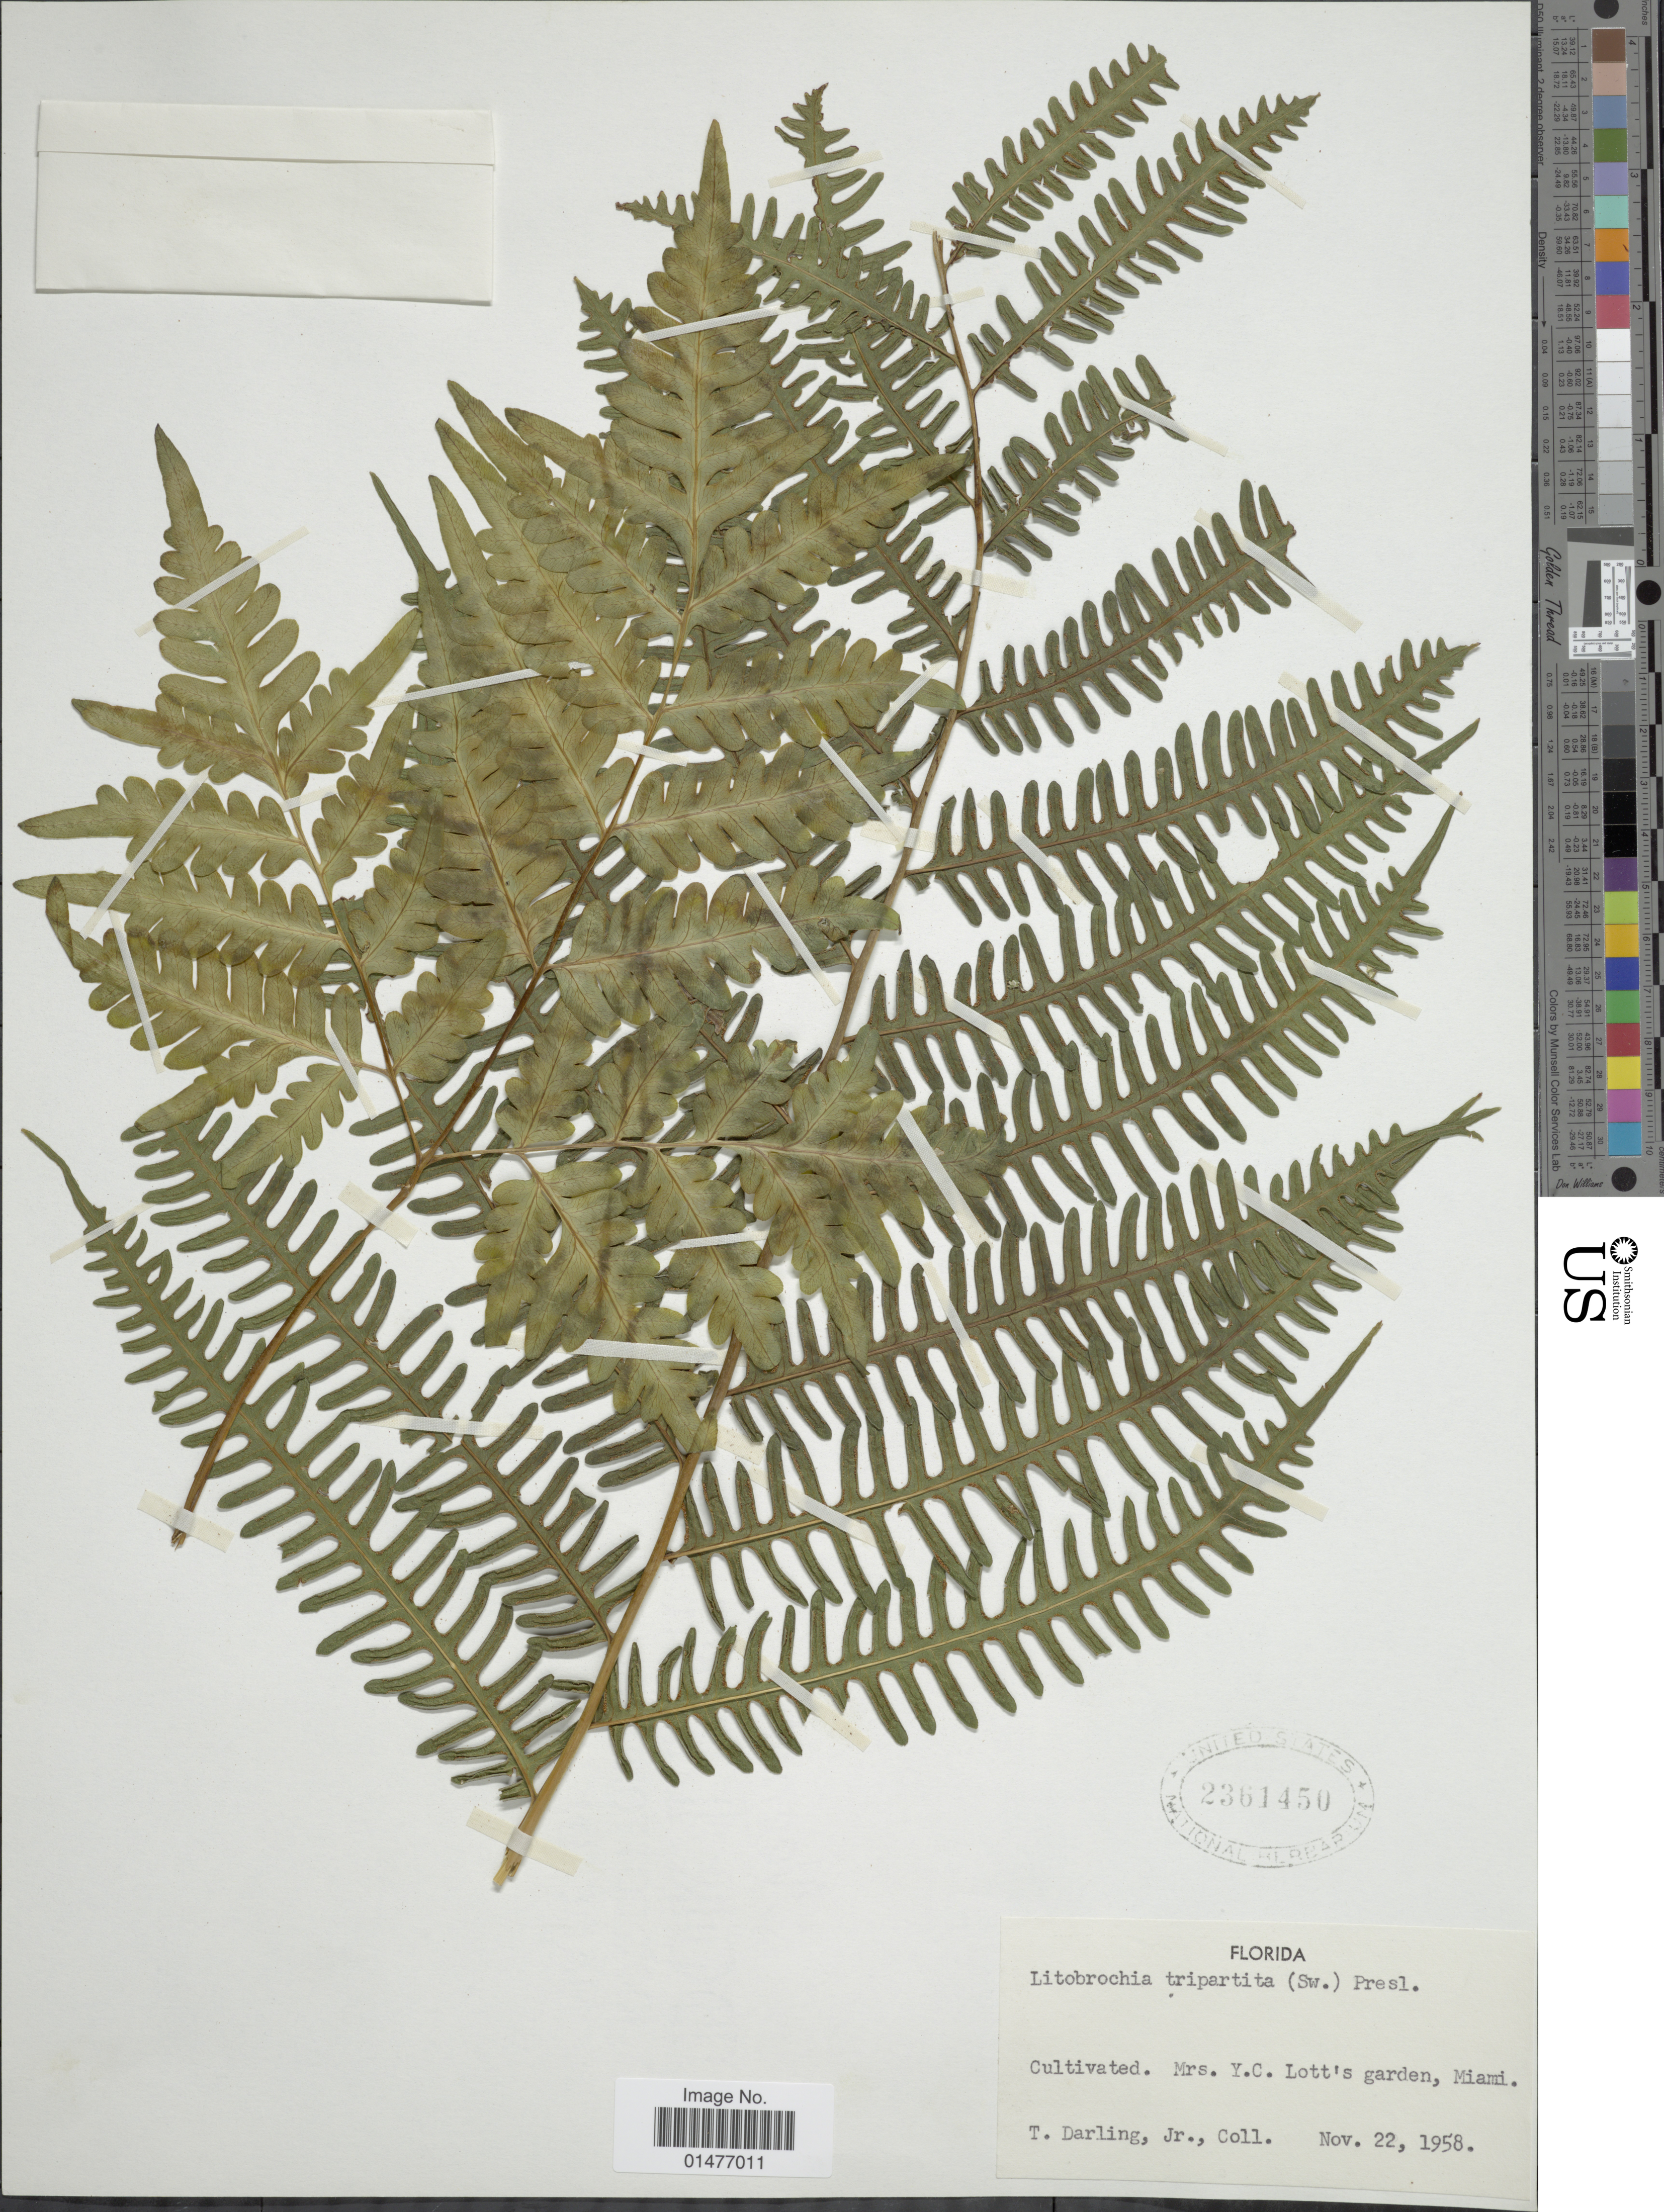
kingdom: Plantae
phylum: Tracheophyta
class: Polypodiopsida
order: Polypodiales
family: Pteridaceae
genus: Pteris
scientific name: Pteris tripartita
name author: Sw.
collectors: T. Darling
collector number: s.n..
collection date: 1958-11-22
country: United States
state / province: Florida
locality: Mrs. Y. C. Lott's garden, Miami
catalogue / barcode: US 2361450